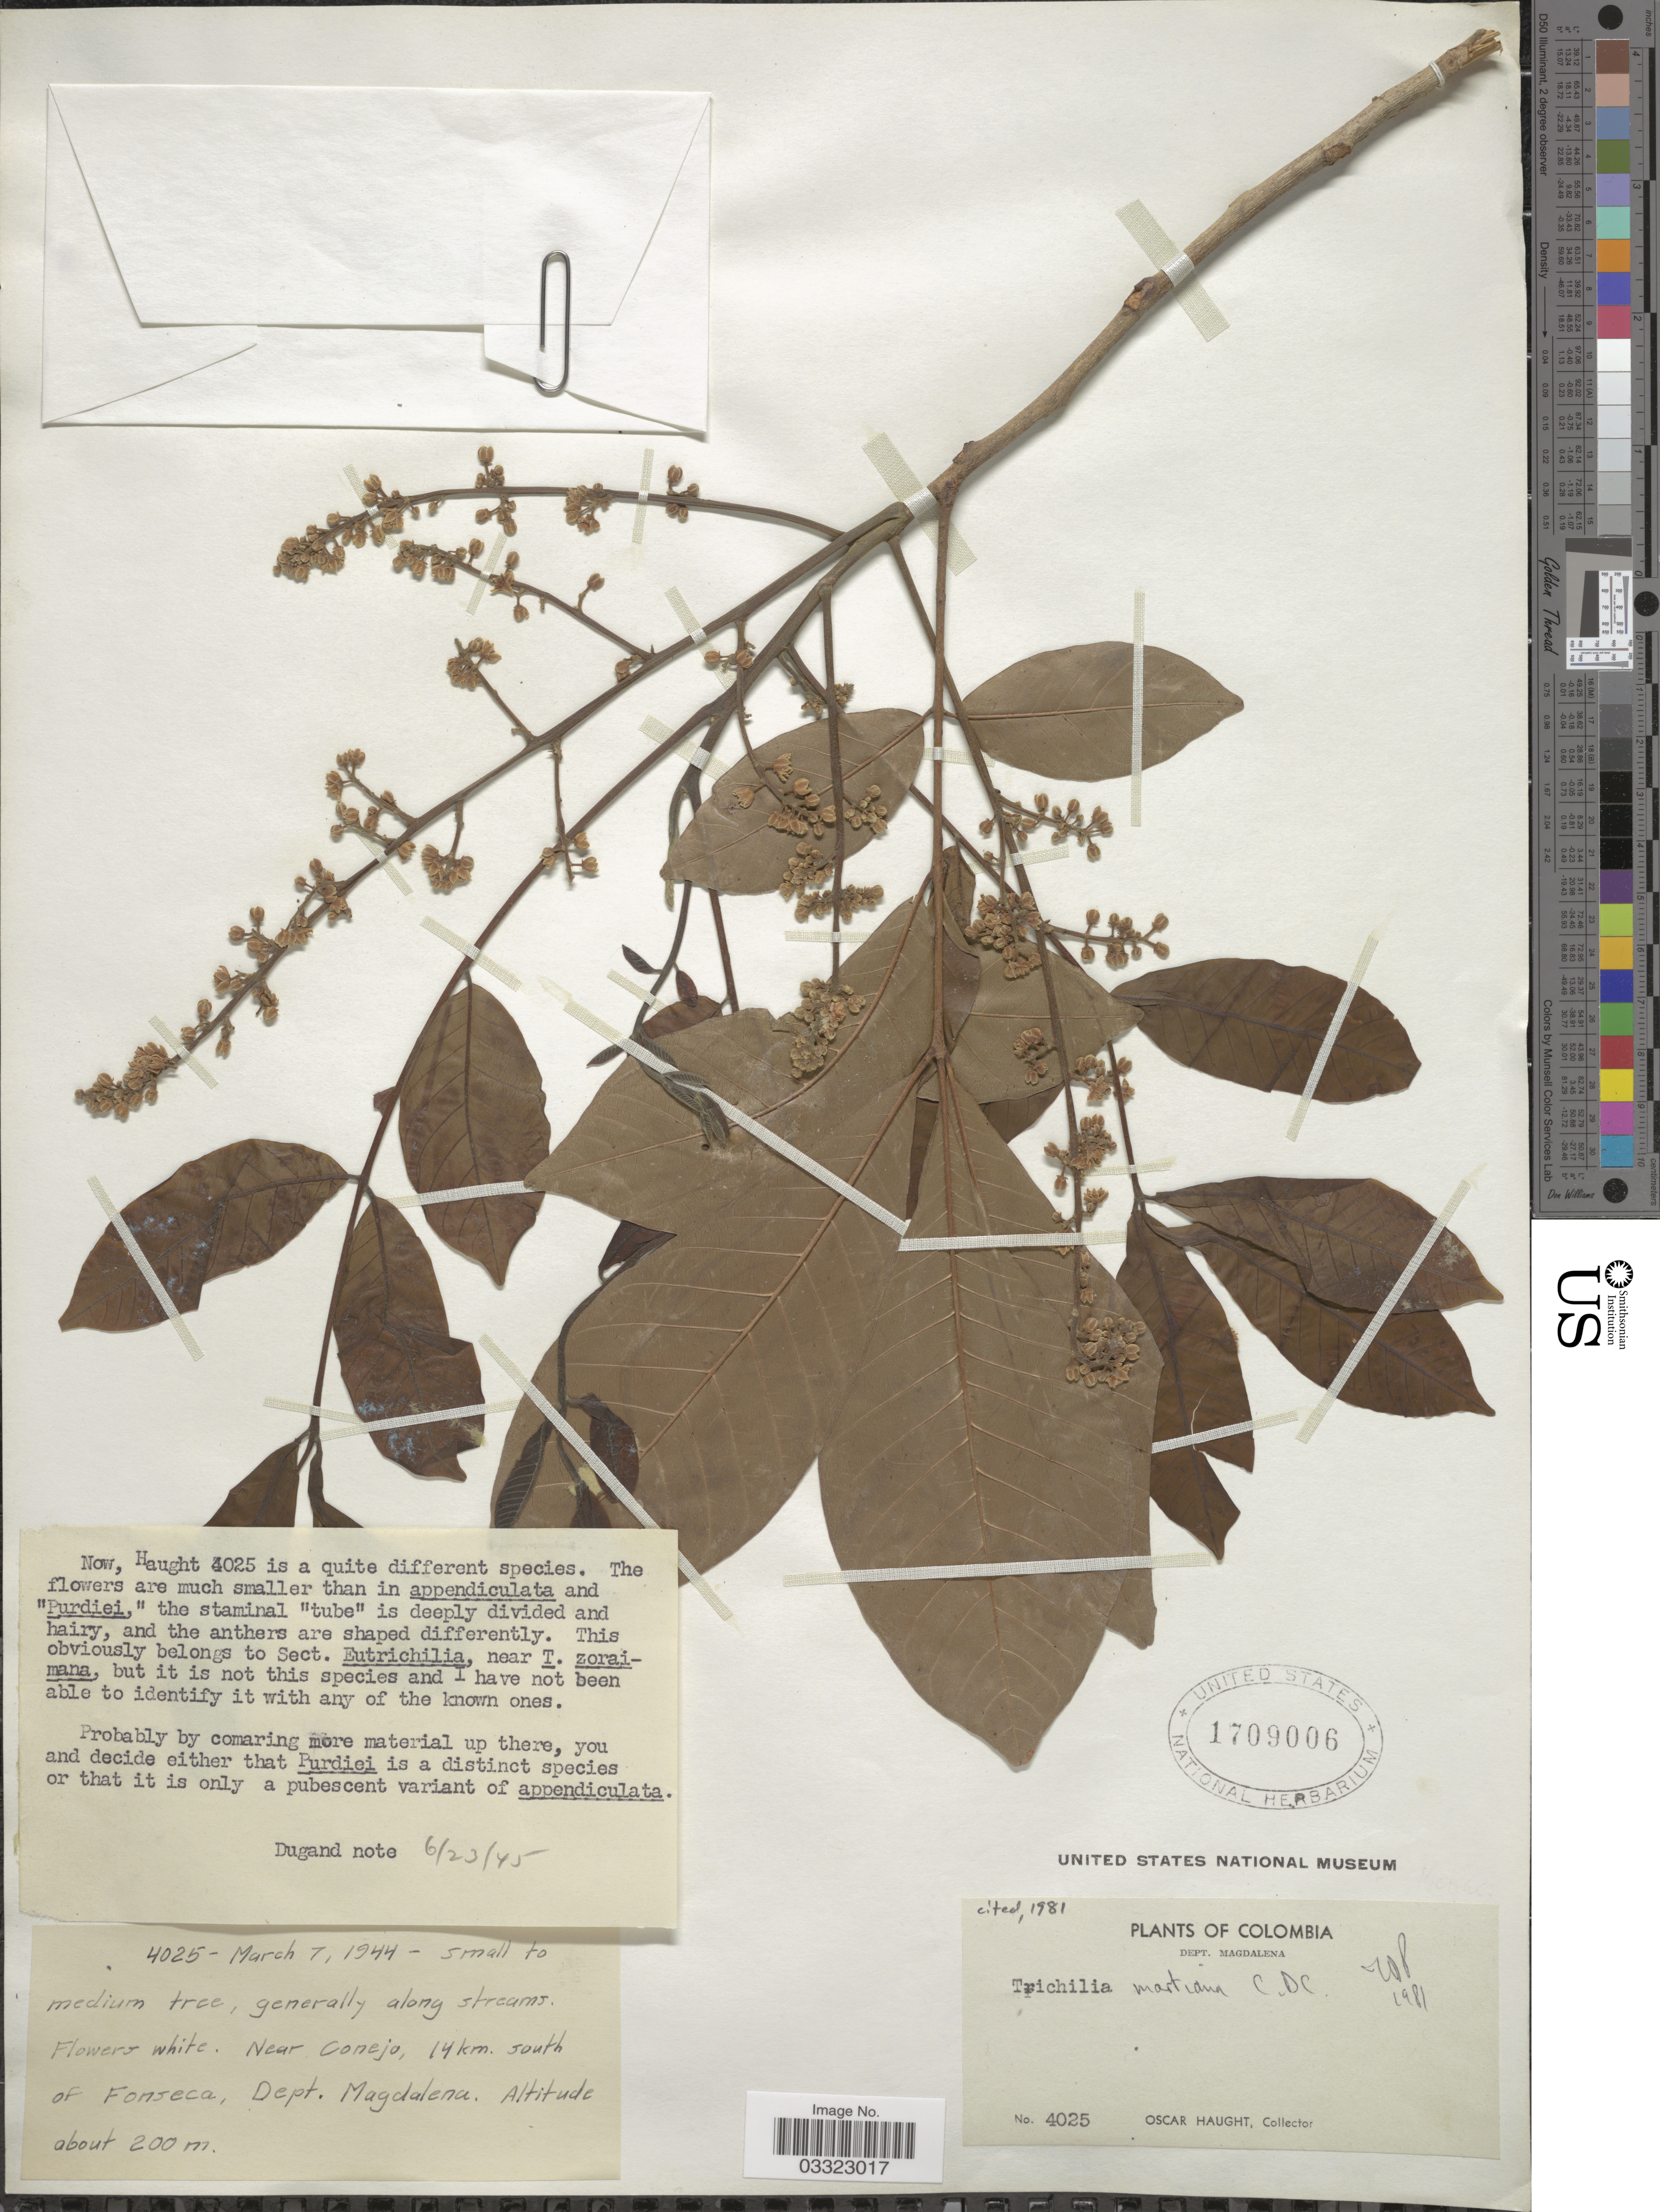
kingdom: Plantae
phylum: Tracheophyta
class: Magnoliopsida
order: Sapindales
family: Meliaceae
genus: Trichilia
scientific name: Trichilia martiana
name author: C. DC.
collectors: O. Haught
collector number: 4025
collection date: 1944-03-07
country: Colombia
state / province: Magdalena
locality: Dept. Magdalena, Near Conejo, 14 km. south of Fonseca.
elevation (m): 200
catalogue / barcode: US 1709006